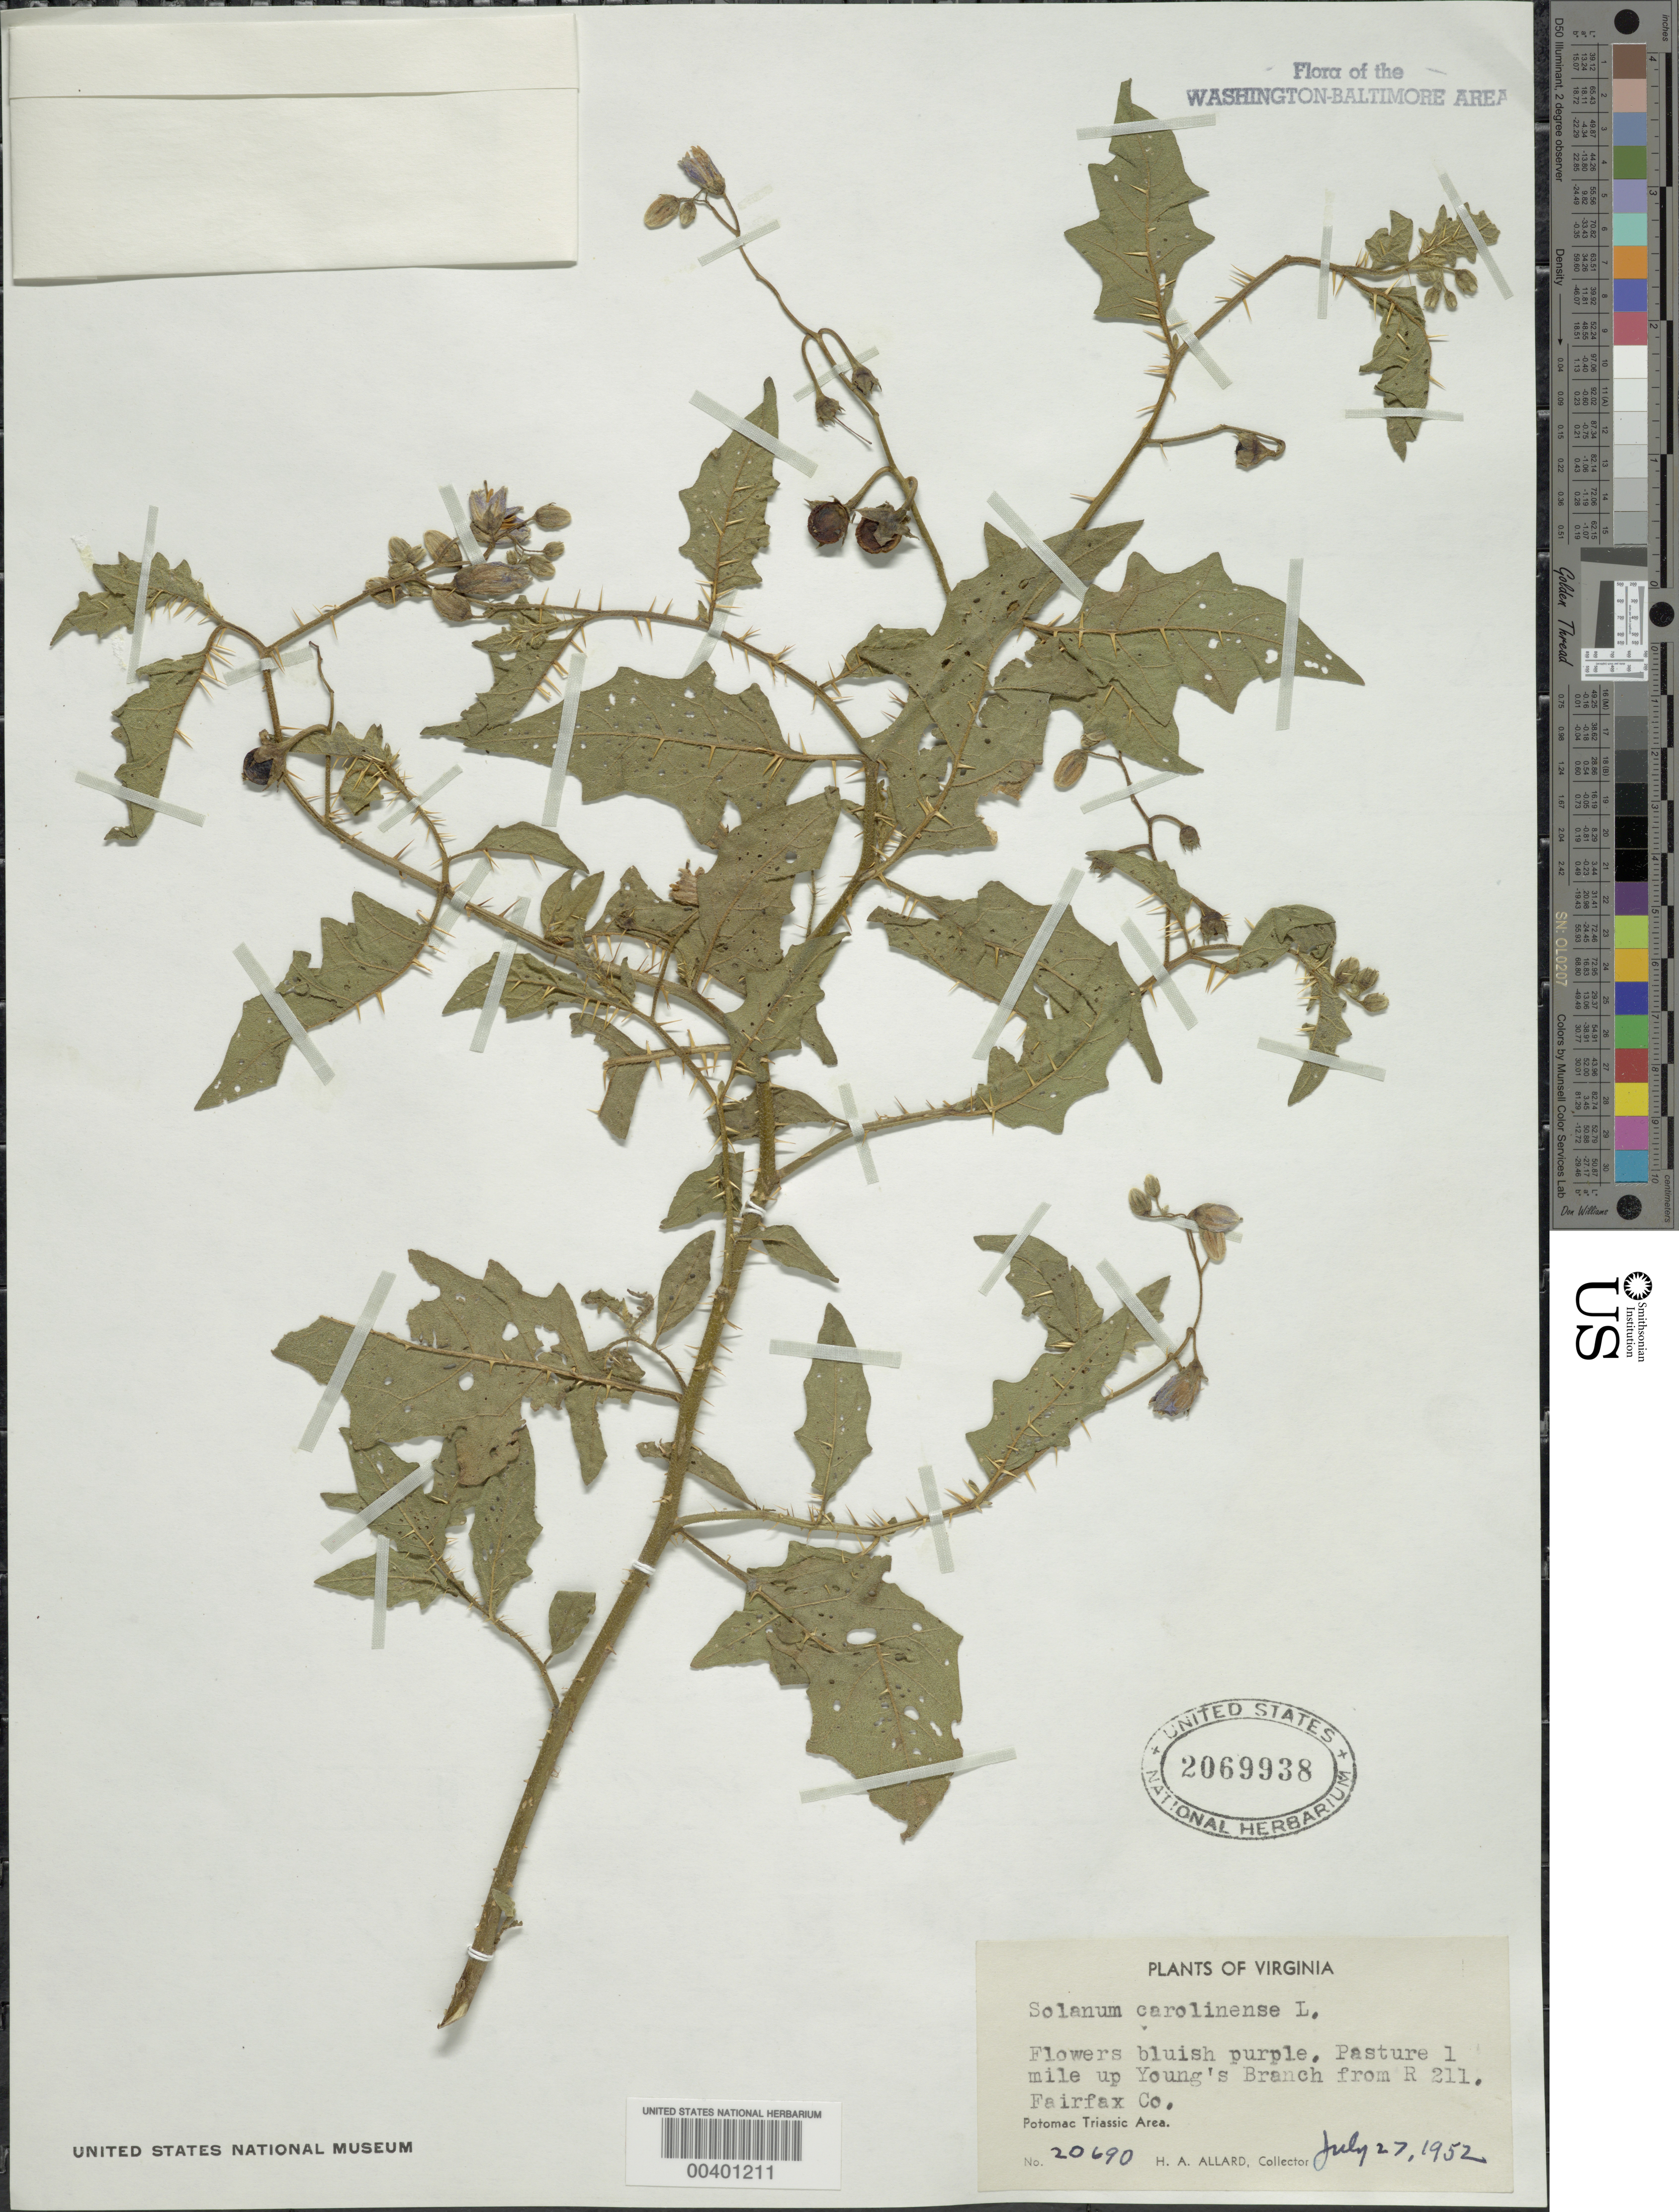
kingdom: Plantae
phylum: Tracheophyta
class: Magnoliopsida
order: Solanales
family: Solanaceae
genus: Solanum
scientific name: Solanum carolinense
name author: L.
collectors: H. A. Allard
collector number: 20690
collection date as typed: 27 Jul 1952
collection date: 1952-07-27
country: United States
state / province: Virginia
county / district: Fairfax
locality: Pasture on Youngs Branch near Route 211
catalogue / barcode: US 2069938